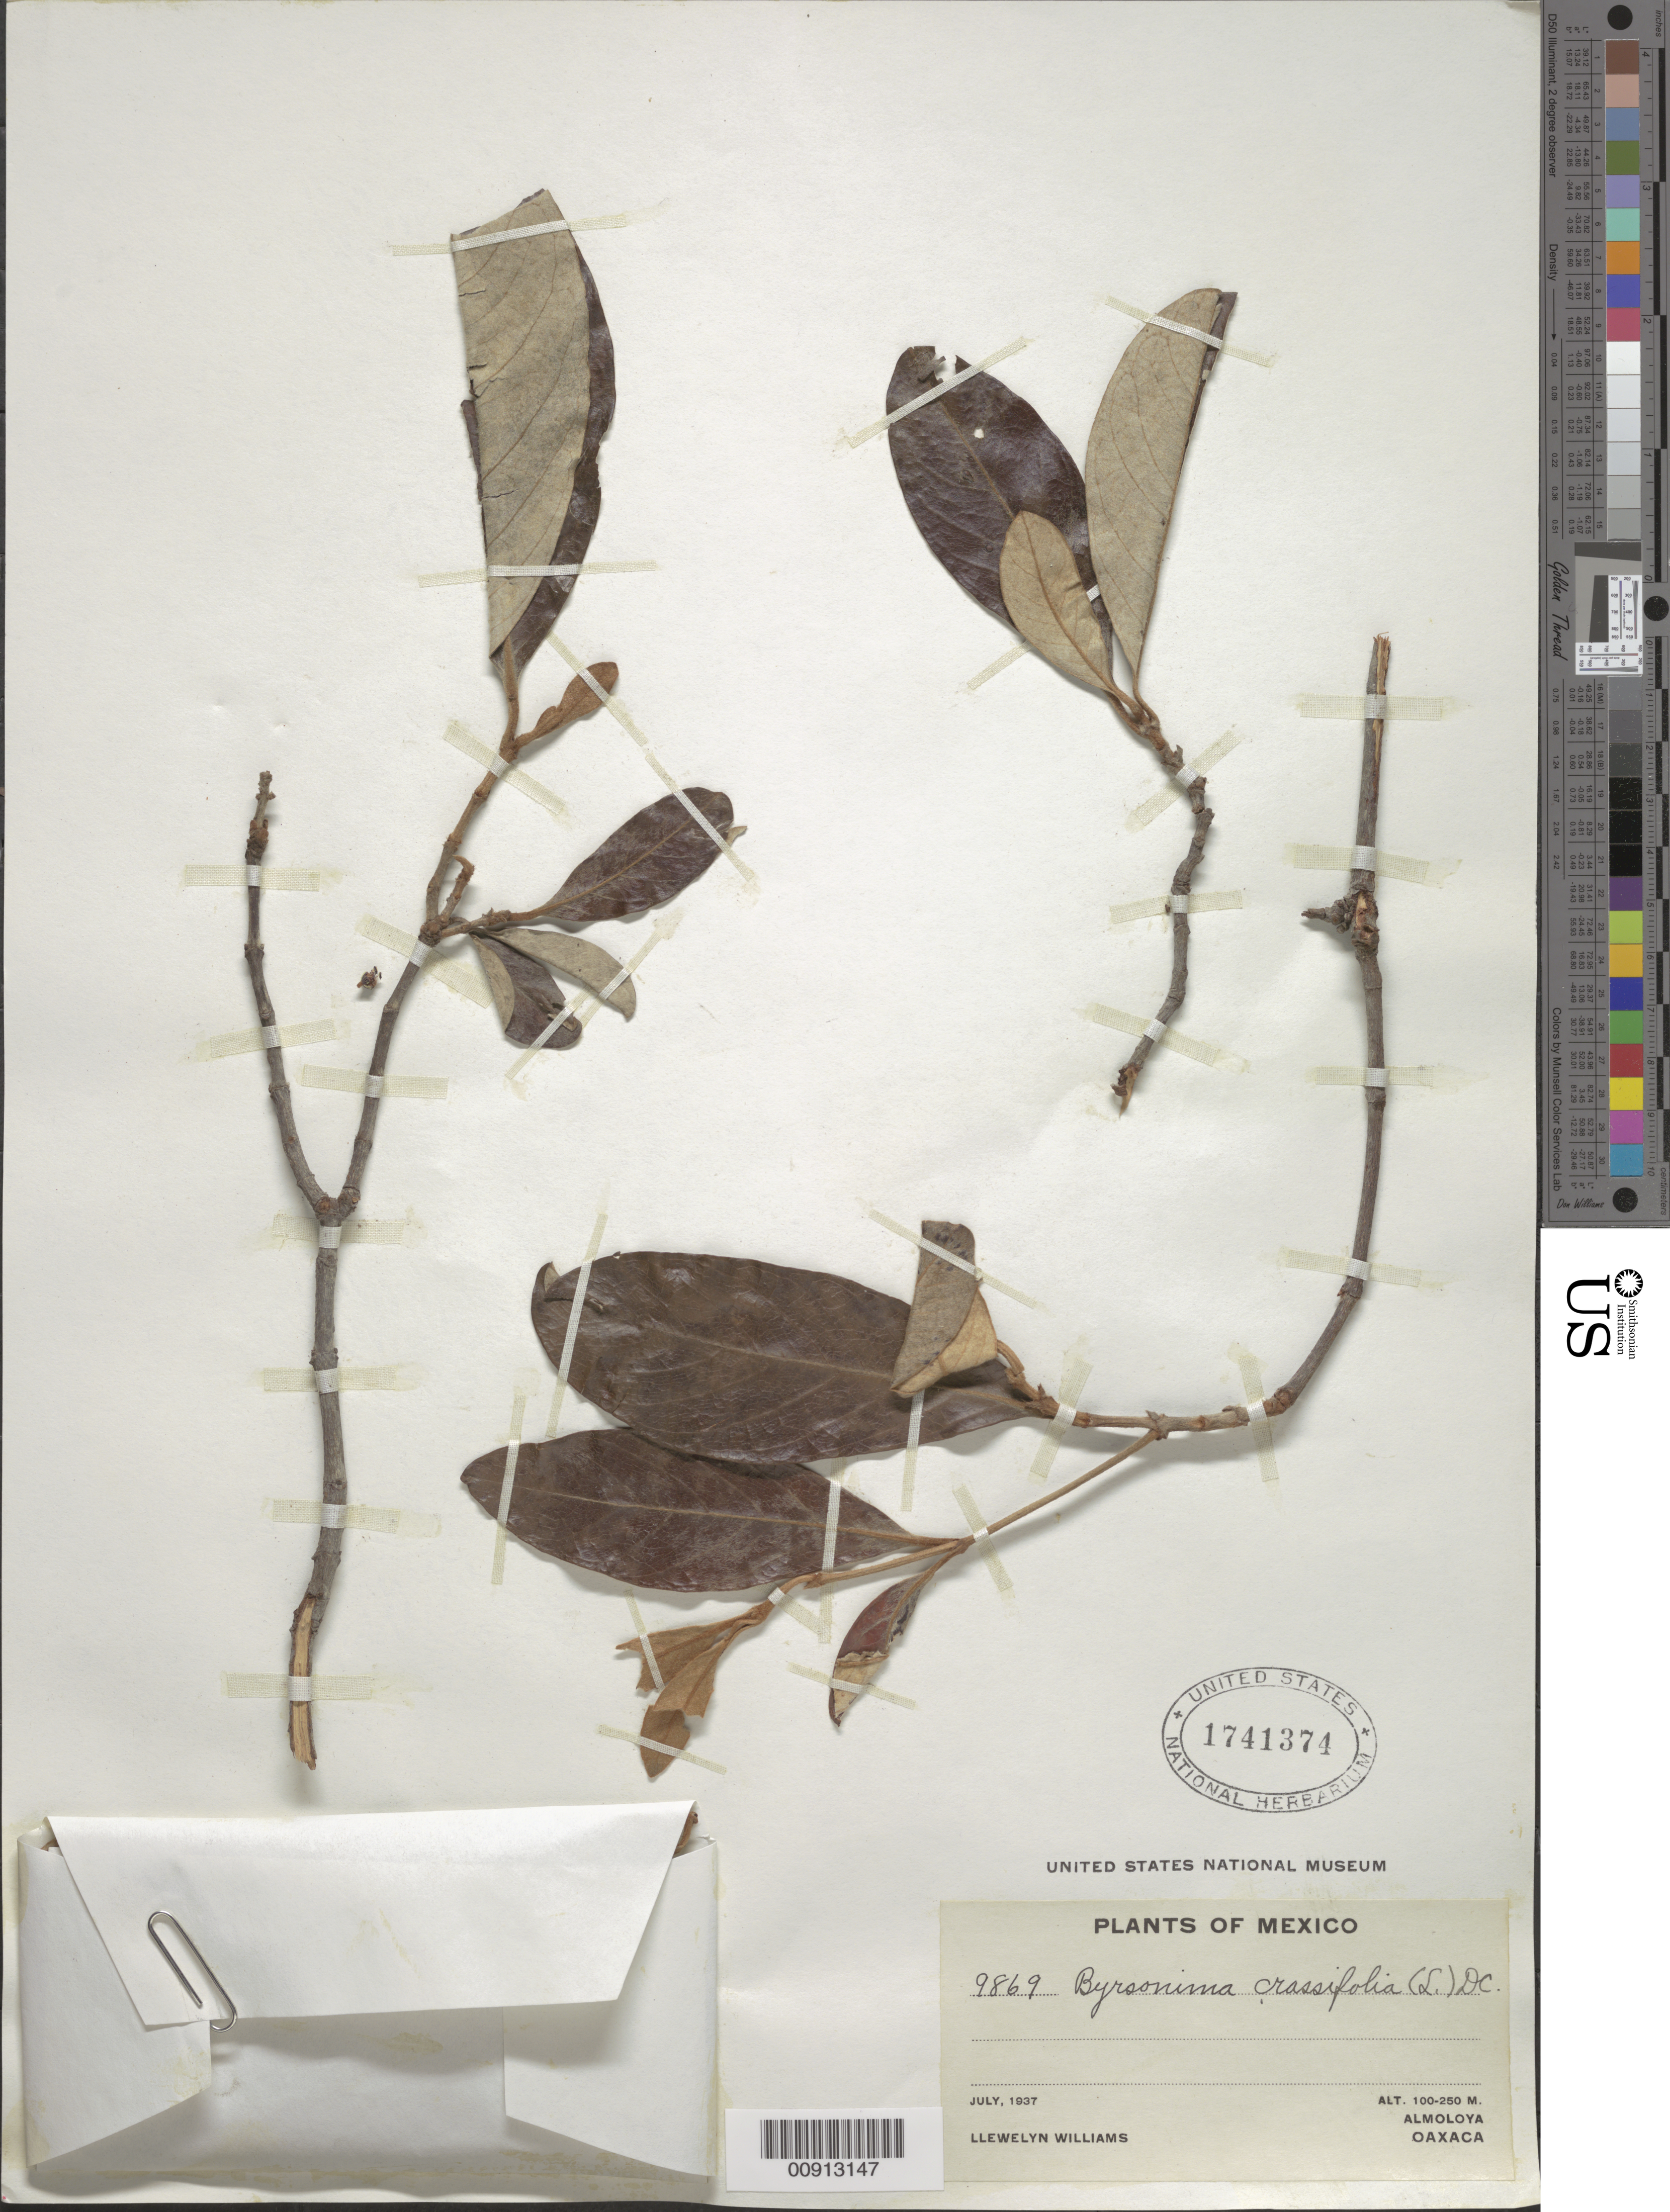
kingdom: Plantae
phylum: Tracheophyta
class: Magnoliopsida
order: Malpighiales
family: Malpighiaceae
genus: Byrsonima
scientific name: Byrsonima crassifolia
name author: (L.) Kunth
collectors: L. Williams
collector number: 9869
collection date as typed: Jul 1937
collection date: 1937-07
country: Mexico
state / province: Oaxaca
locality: Almoloya, Oaxaca.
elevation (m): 250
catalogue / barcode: US 1741374